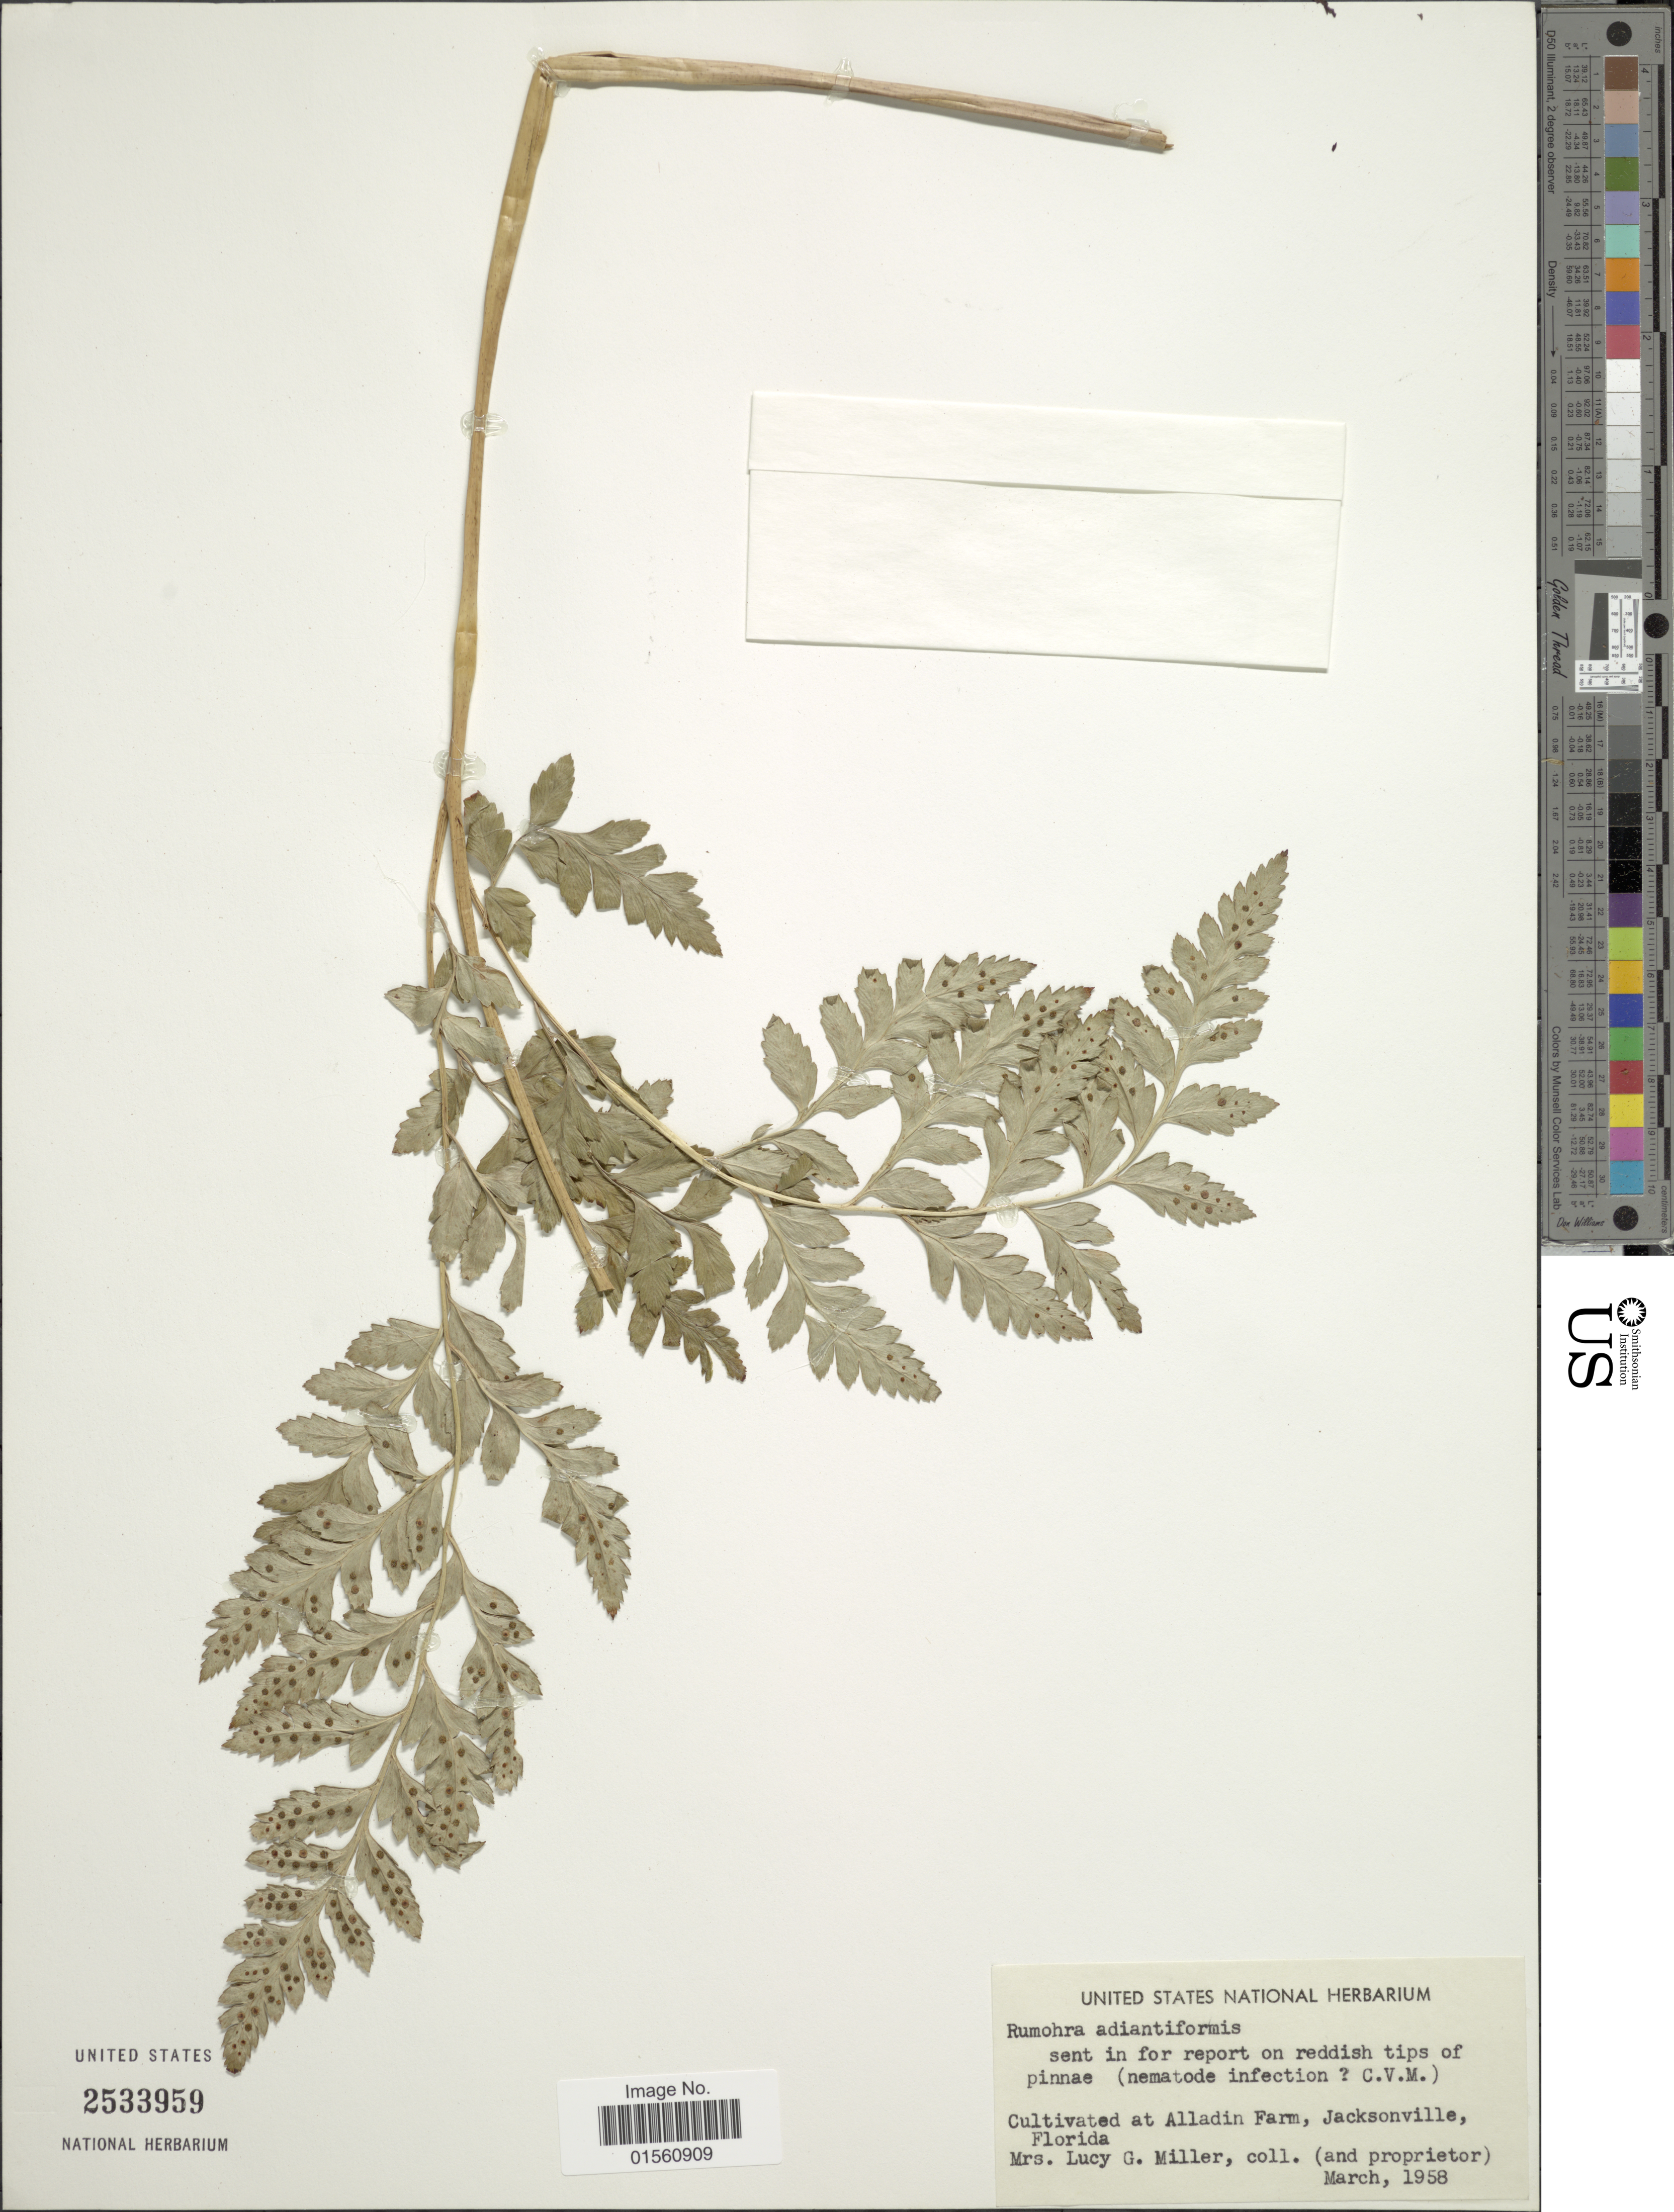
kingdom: Plantae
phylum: Tracheophyta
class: Polypodiopsida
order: Polypodiales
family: Dryopteridaceae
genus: Rumohra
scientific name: Rumohra adiantiformis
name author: (G. Forst.) Ching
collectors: M. Miller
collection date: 1958-03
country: United States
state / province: Florida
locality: At Alladin Farm, Jacksonville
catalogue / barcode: US 2533959